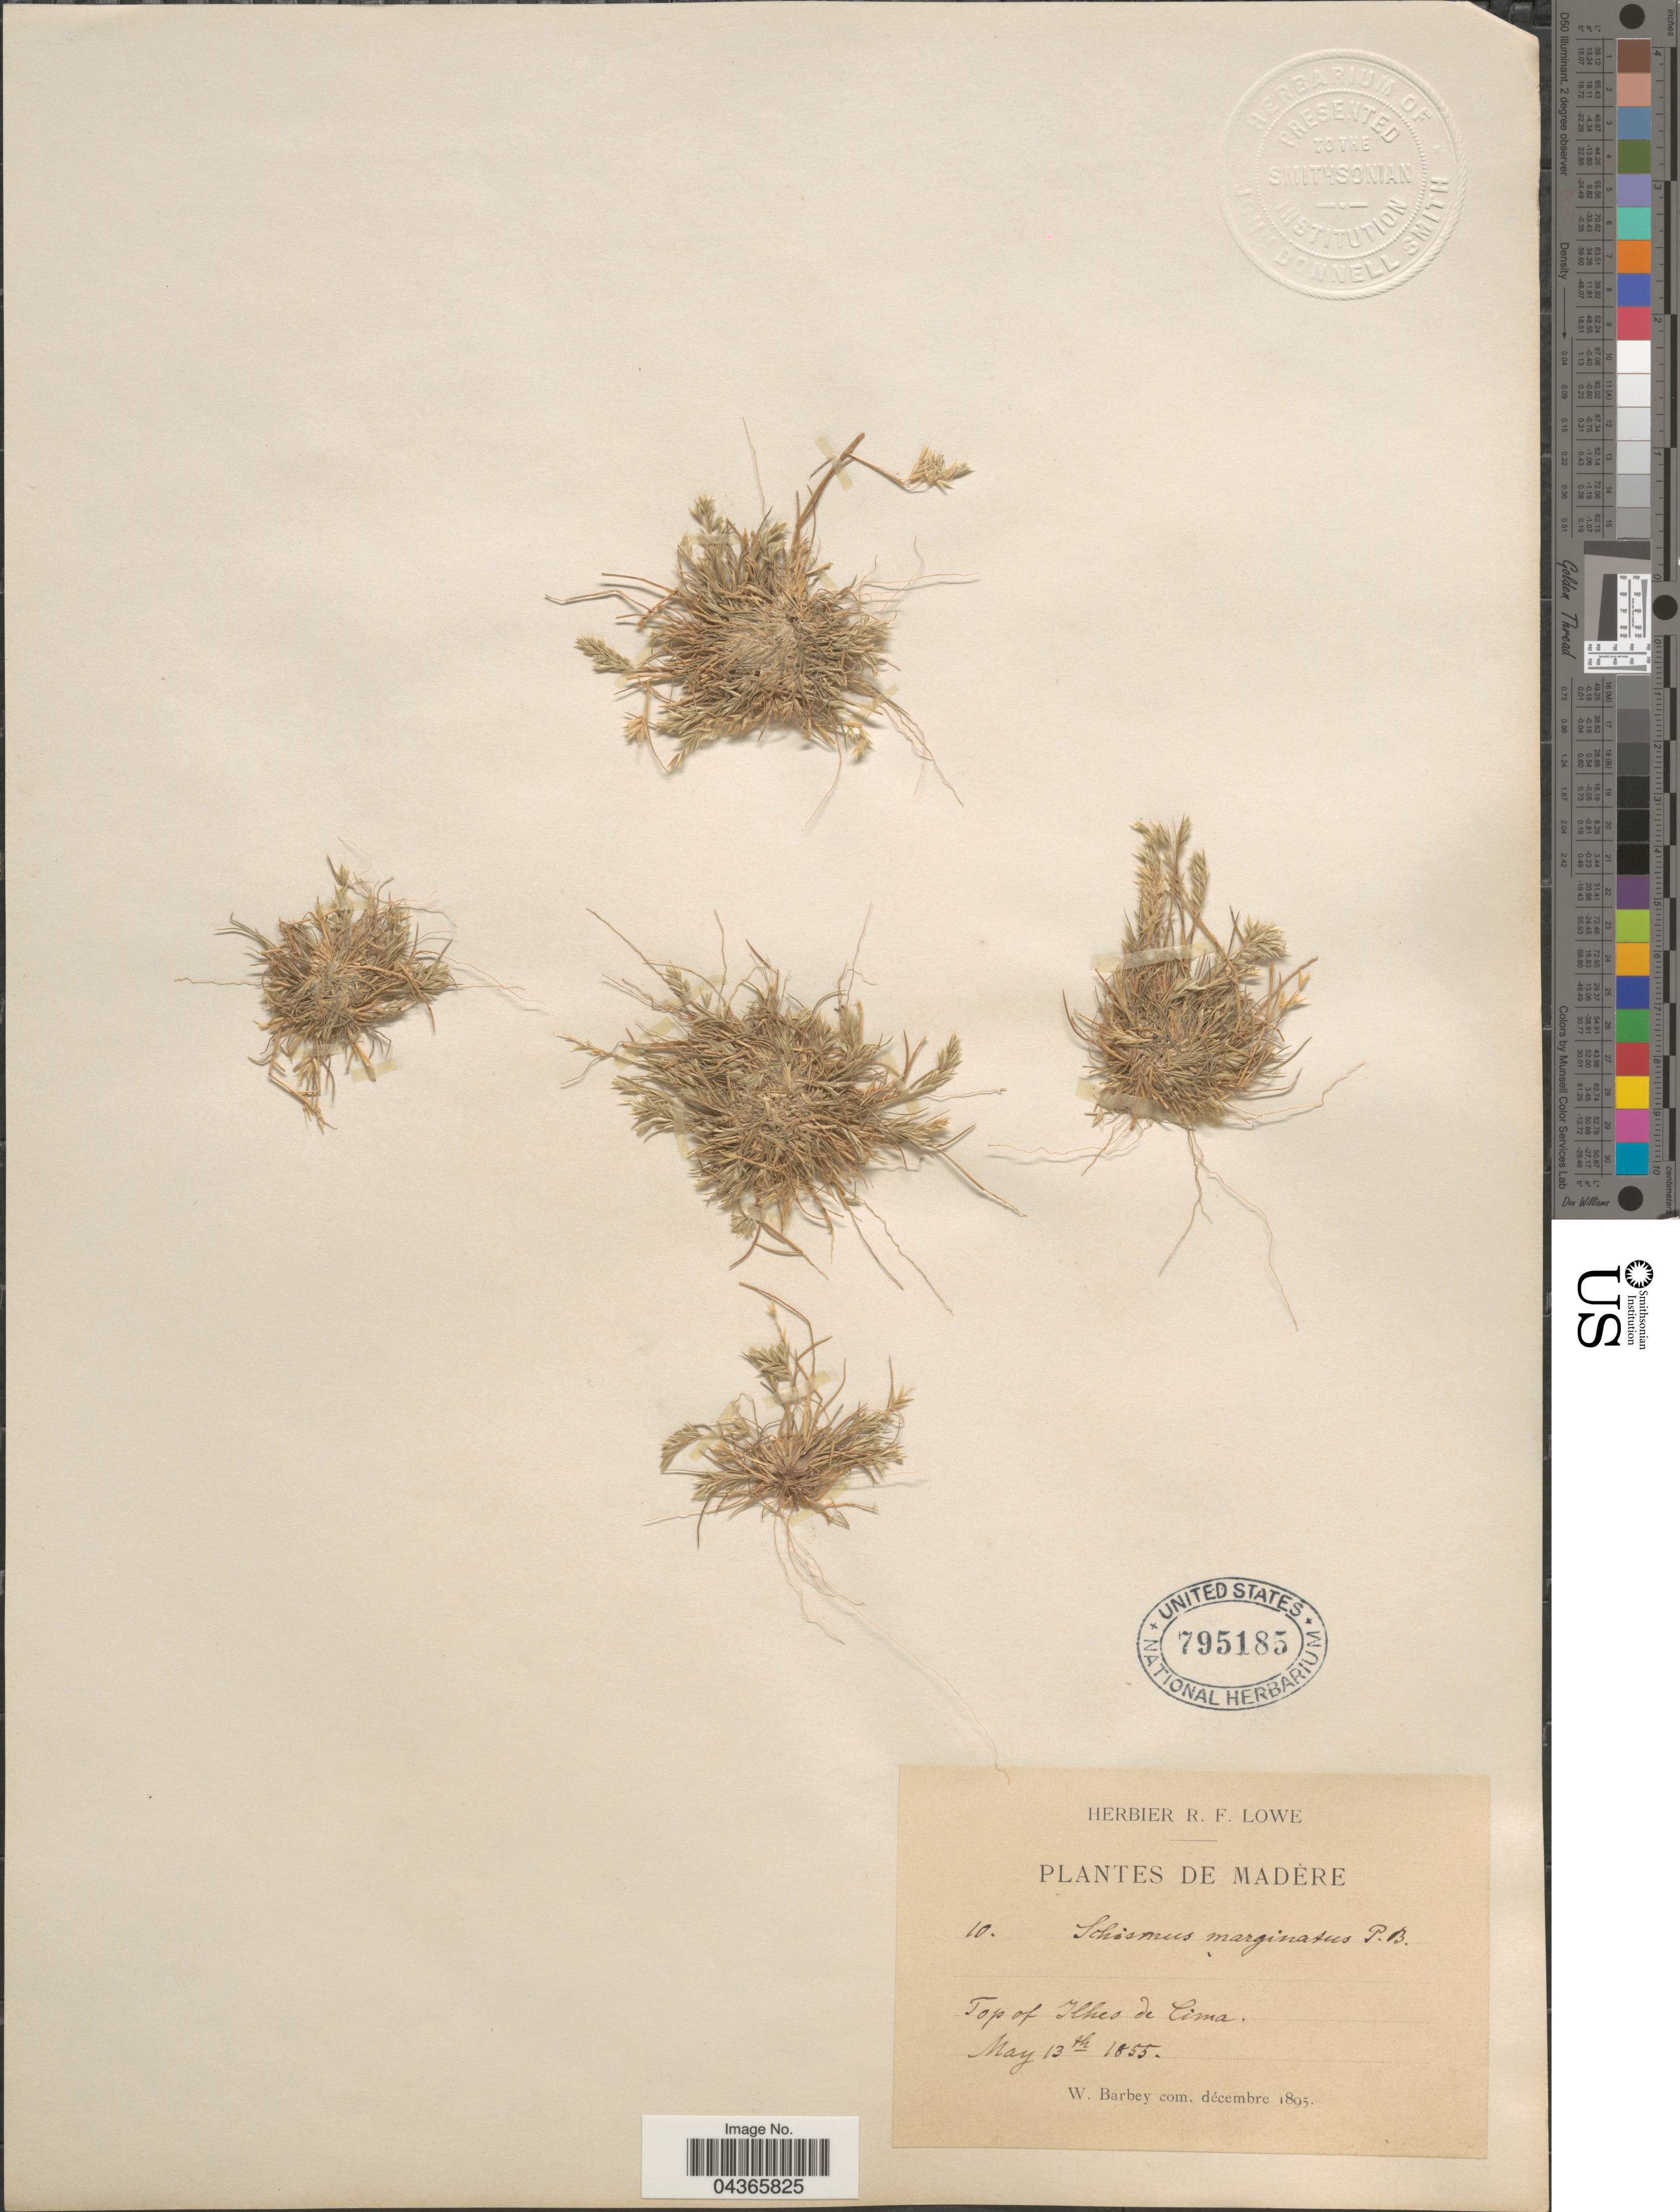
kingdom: Plantae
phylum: Tracheophyta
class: Liliopsida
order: Poales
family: Poaceae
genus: Schismus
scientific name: Schismus barbatus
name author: (L.) Thell.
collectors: ex herb. R. F. Lowe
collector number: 10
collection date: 1855-05-13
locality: Madère. Top of Ilheo de Cima.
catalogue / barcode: US 795185